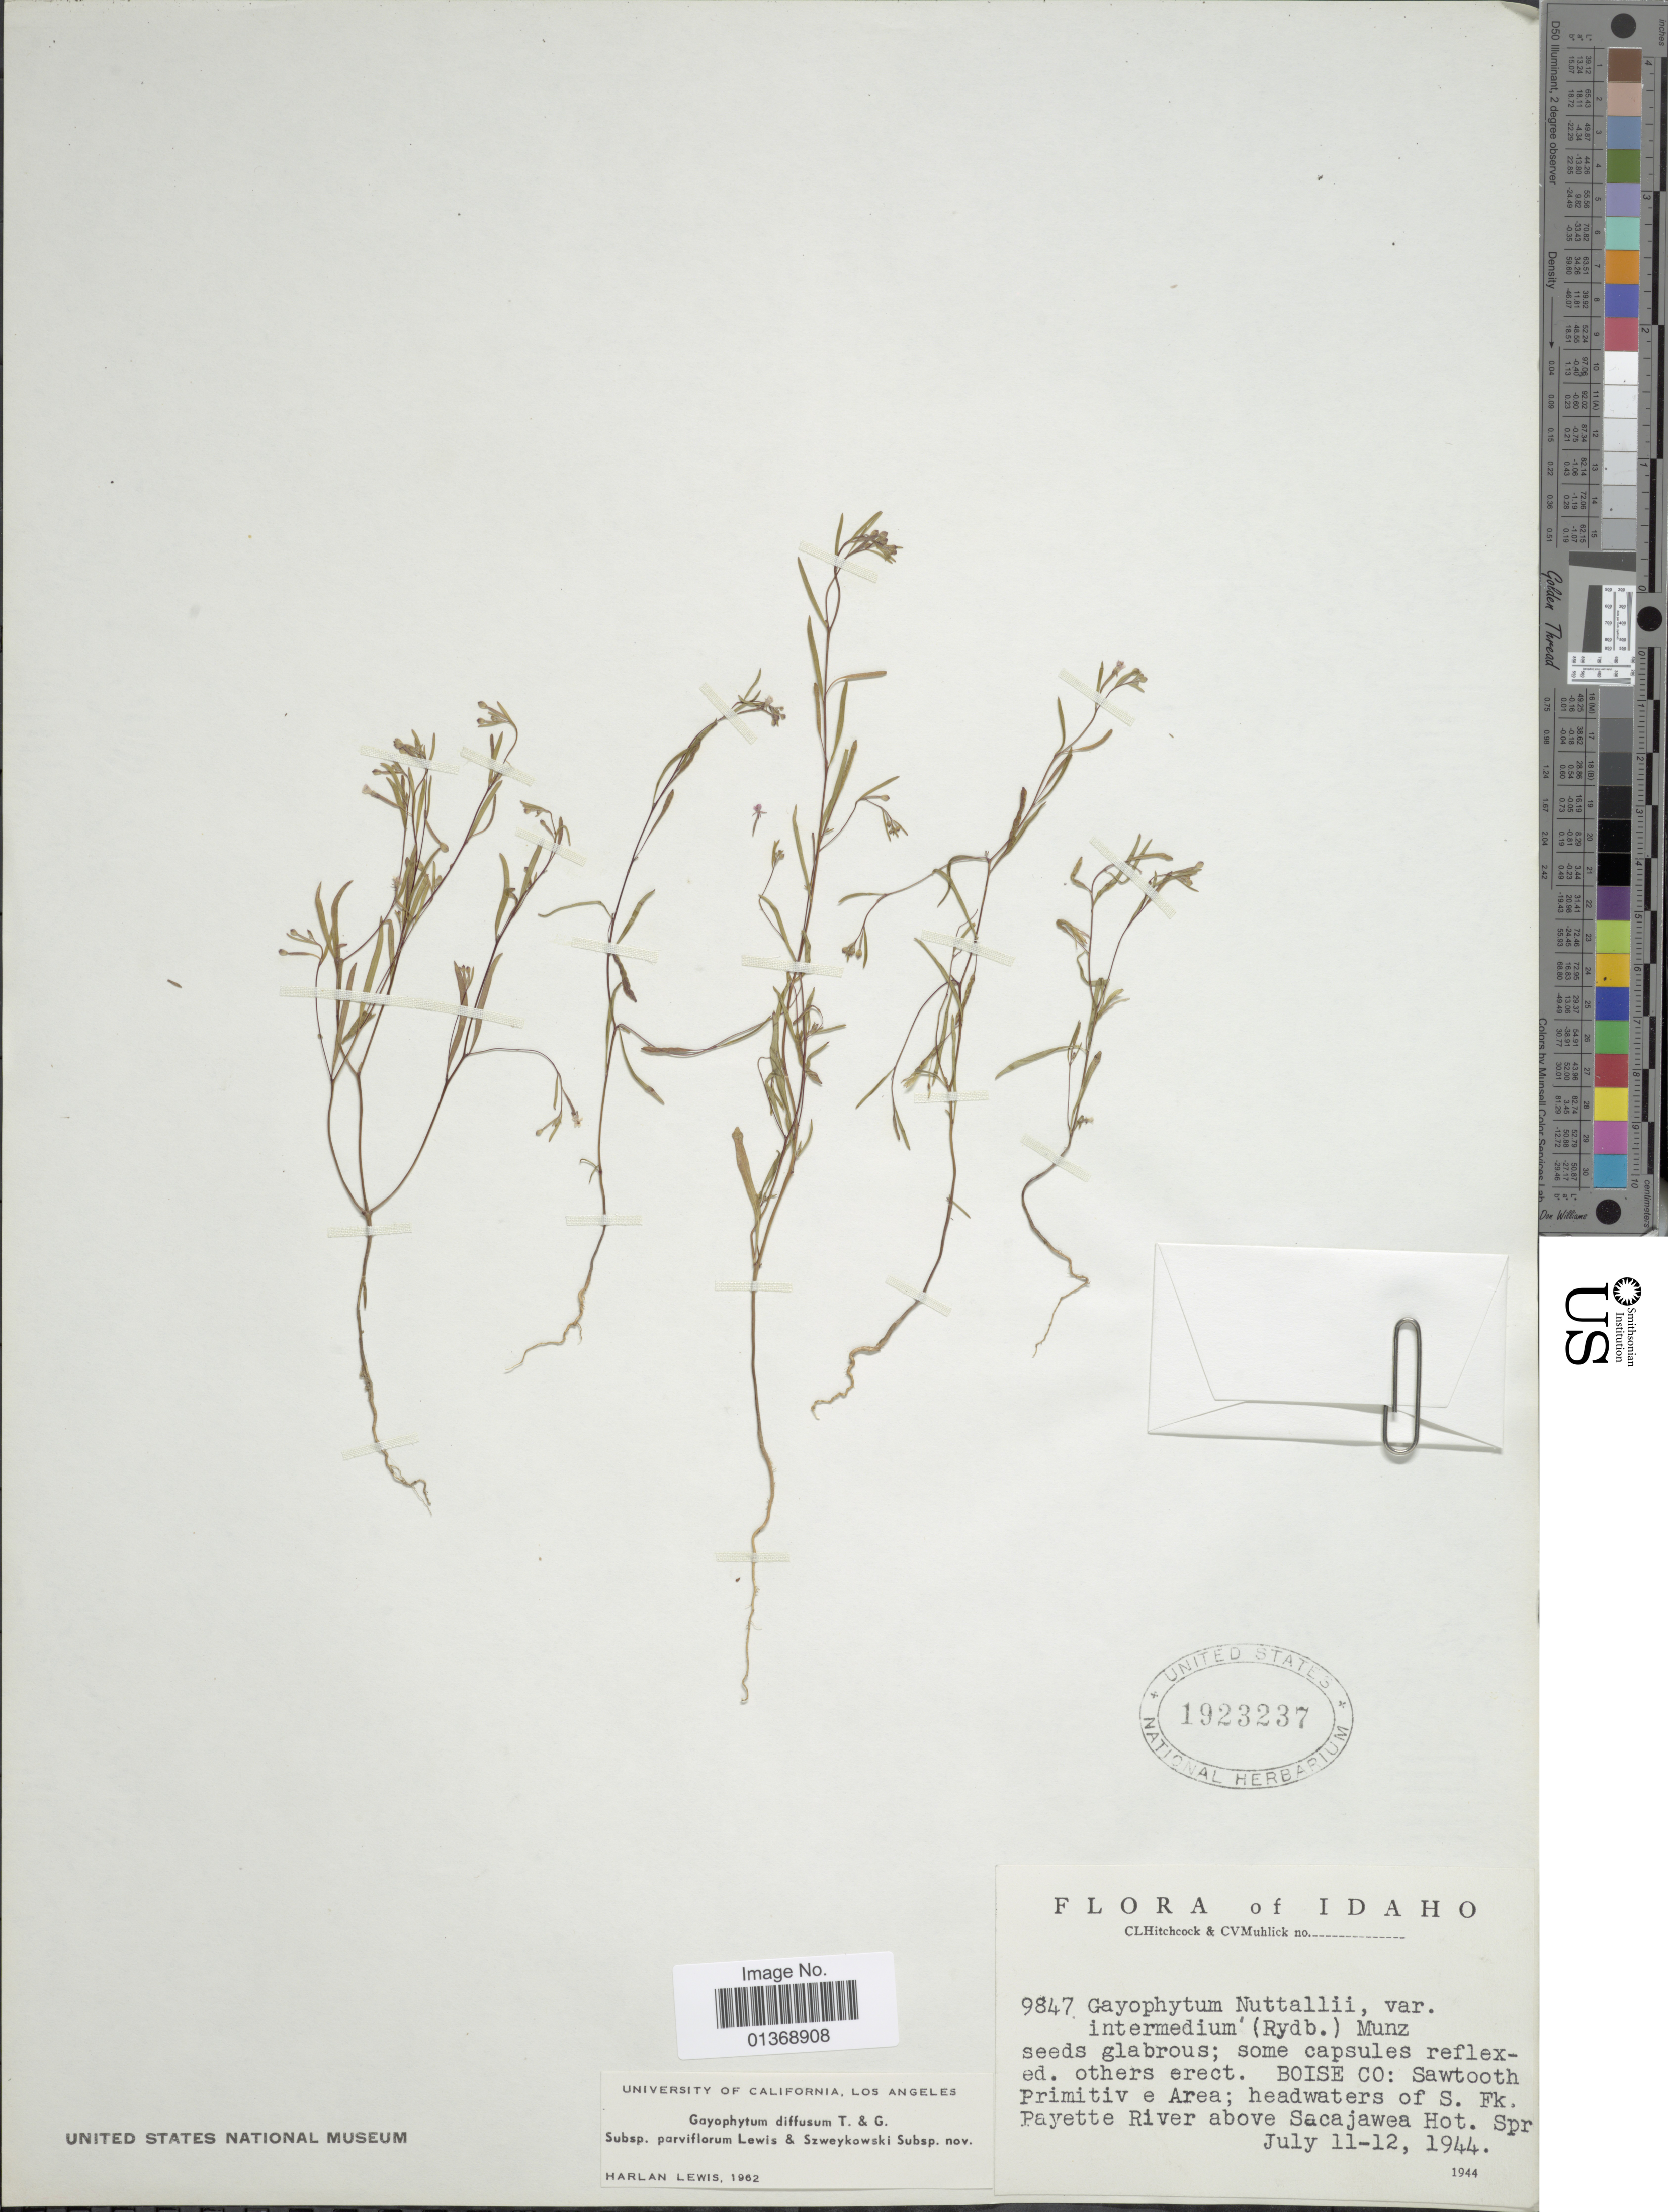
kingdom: Plantae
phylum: Tracheophyta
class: Magnoliopsida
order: Myrtales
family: Onagraceae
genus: Gayophytum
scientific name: Gayophytum diffusum subsp. parviflorum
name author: F. H. Lewis & Szweyk.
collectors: C. L. Hitchcock & C. V. Muhlick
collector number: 9847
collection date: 1944-07-11/1944-07-12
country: United States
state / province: Idaho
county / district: Boise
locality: Sawtooth Primitiv e Area; headwaters of S. Fk. Payette River above Sacajawea Hot. Spr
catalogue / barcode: US 1923237